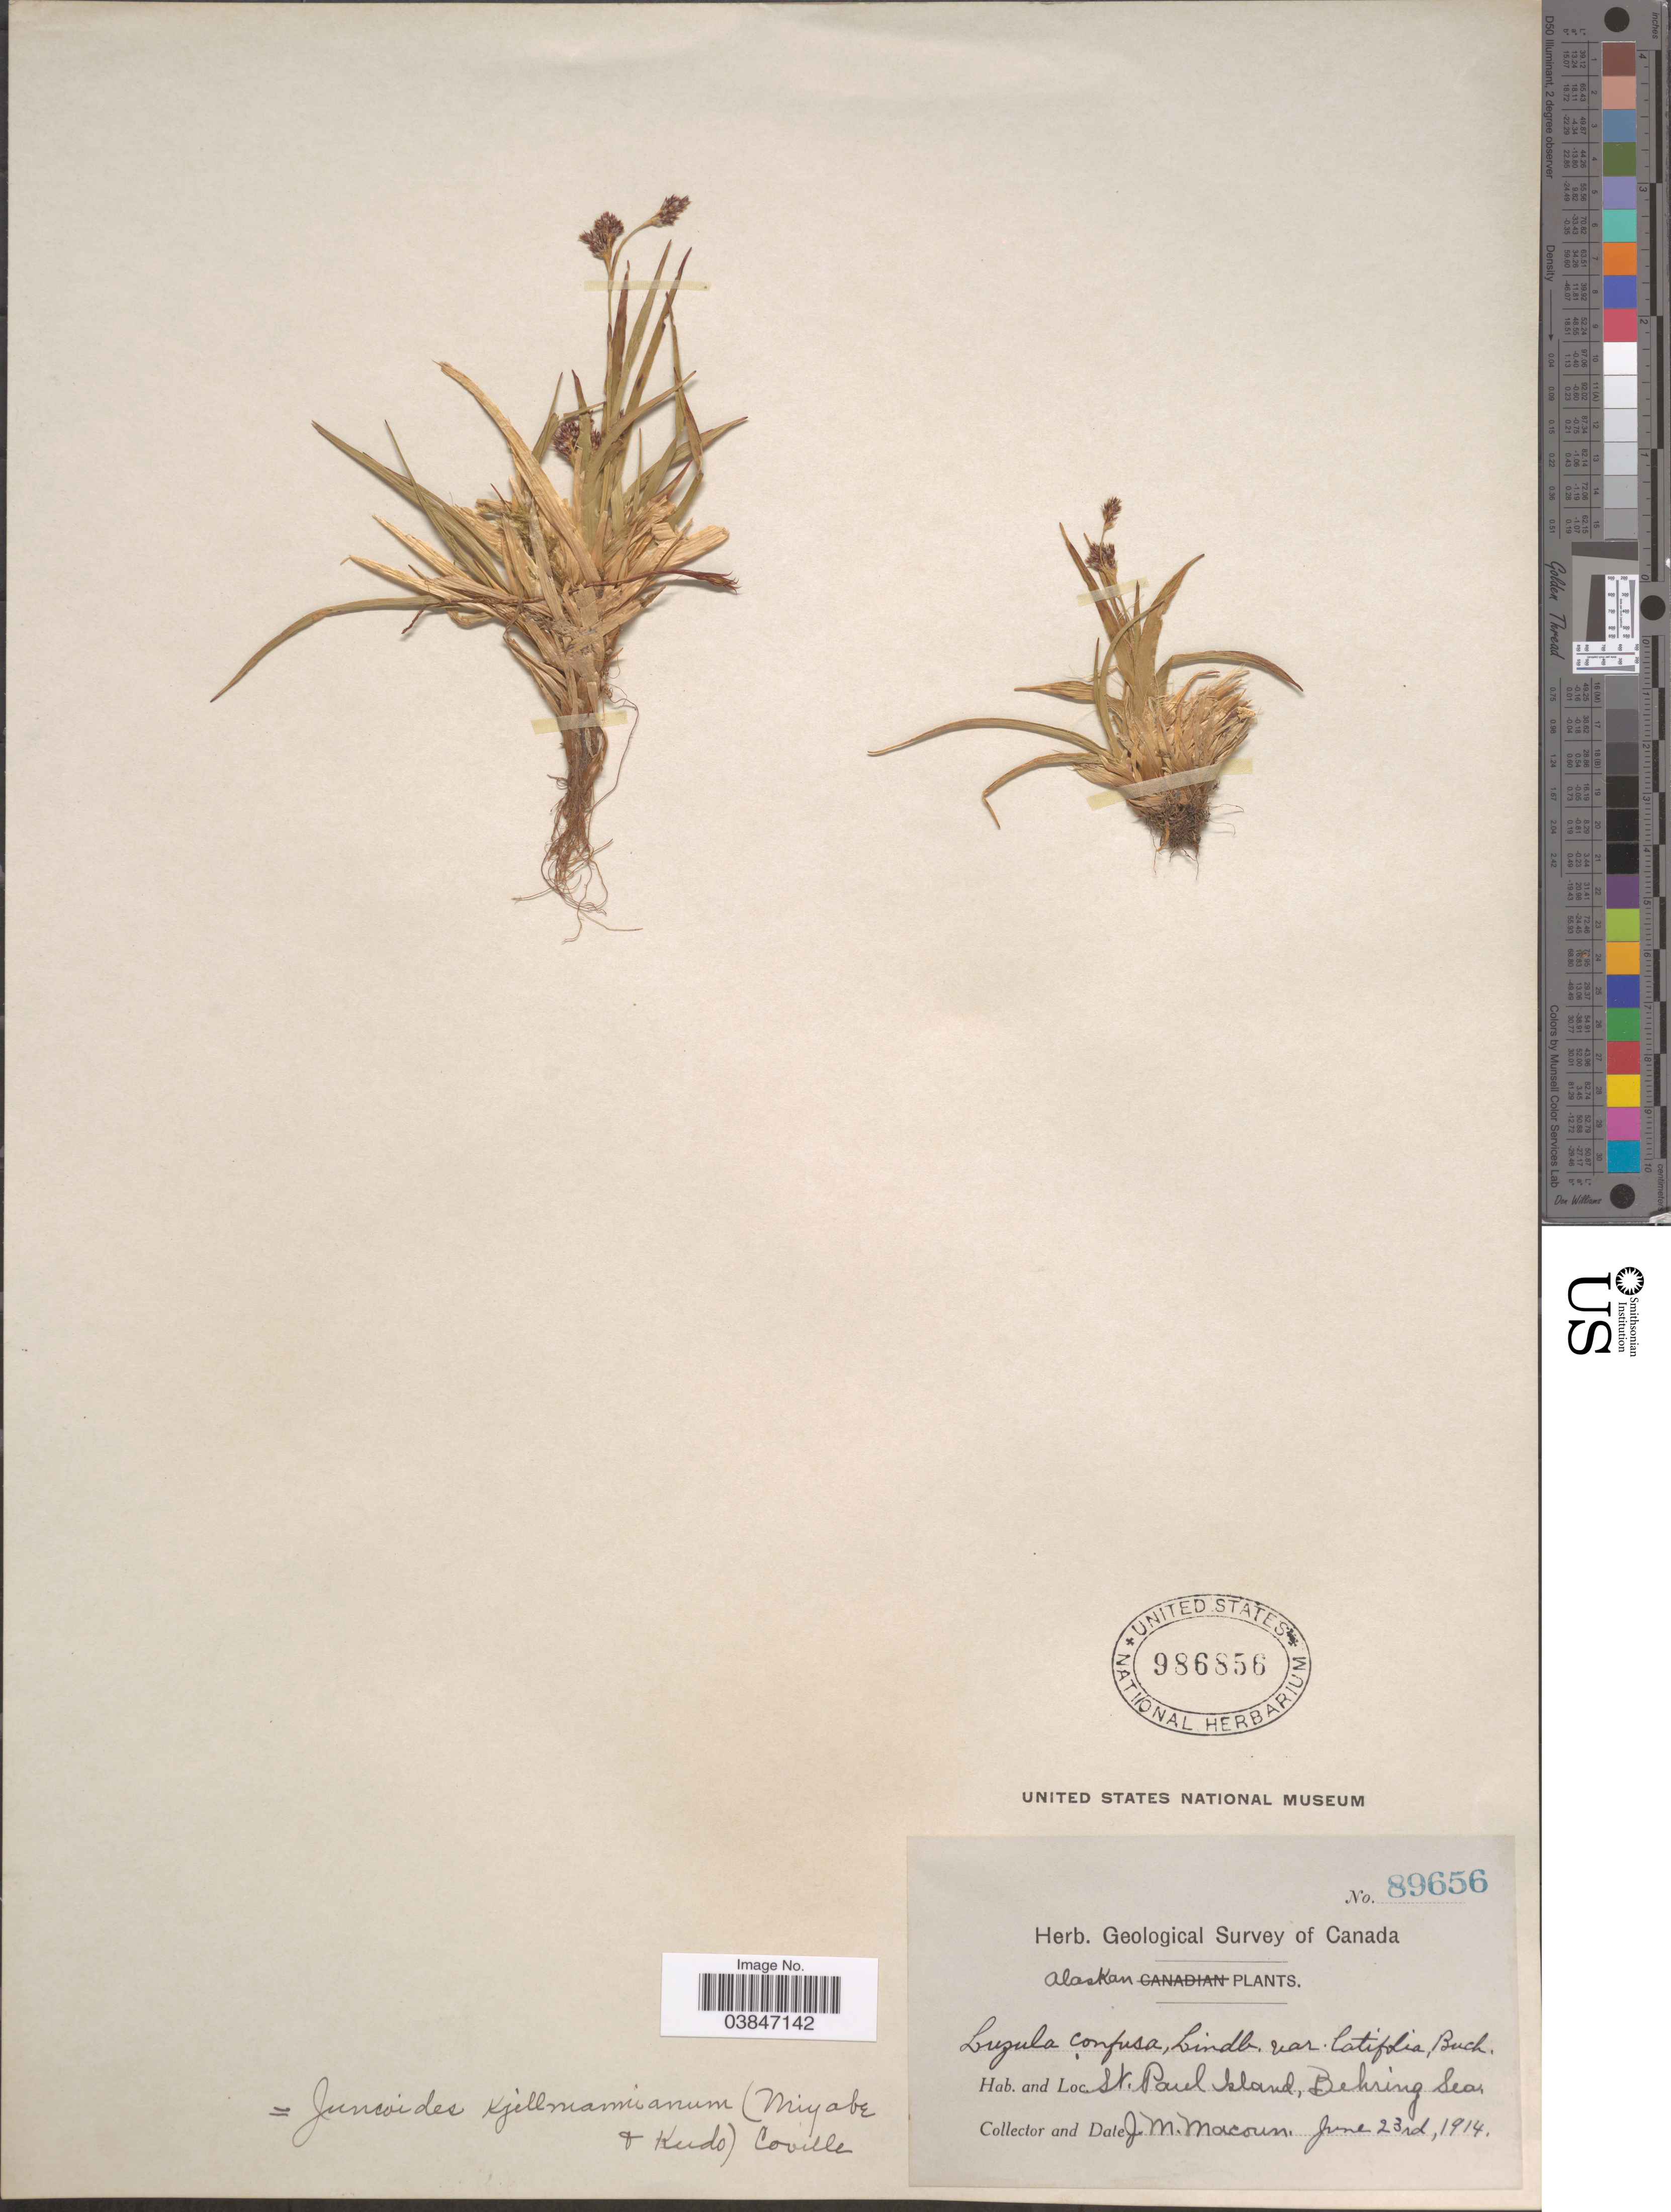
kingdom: Plantae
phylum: Tracheophyta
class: Liliopsida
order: Poales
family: Juncaceae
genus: Luzula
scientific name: Luzula tundricola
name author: (Gorodkov) V. Vassil.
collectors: J. M. Macoun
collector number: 89656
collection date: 1914-06-23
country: United States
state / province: Alaska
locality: St. Paul Island, Behring Sea.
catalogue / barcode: US 986856